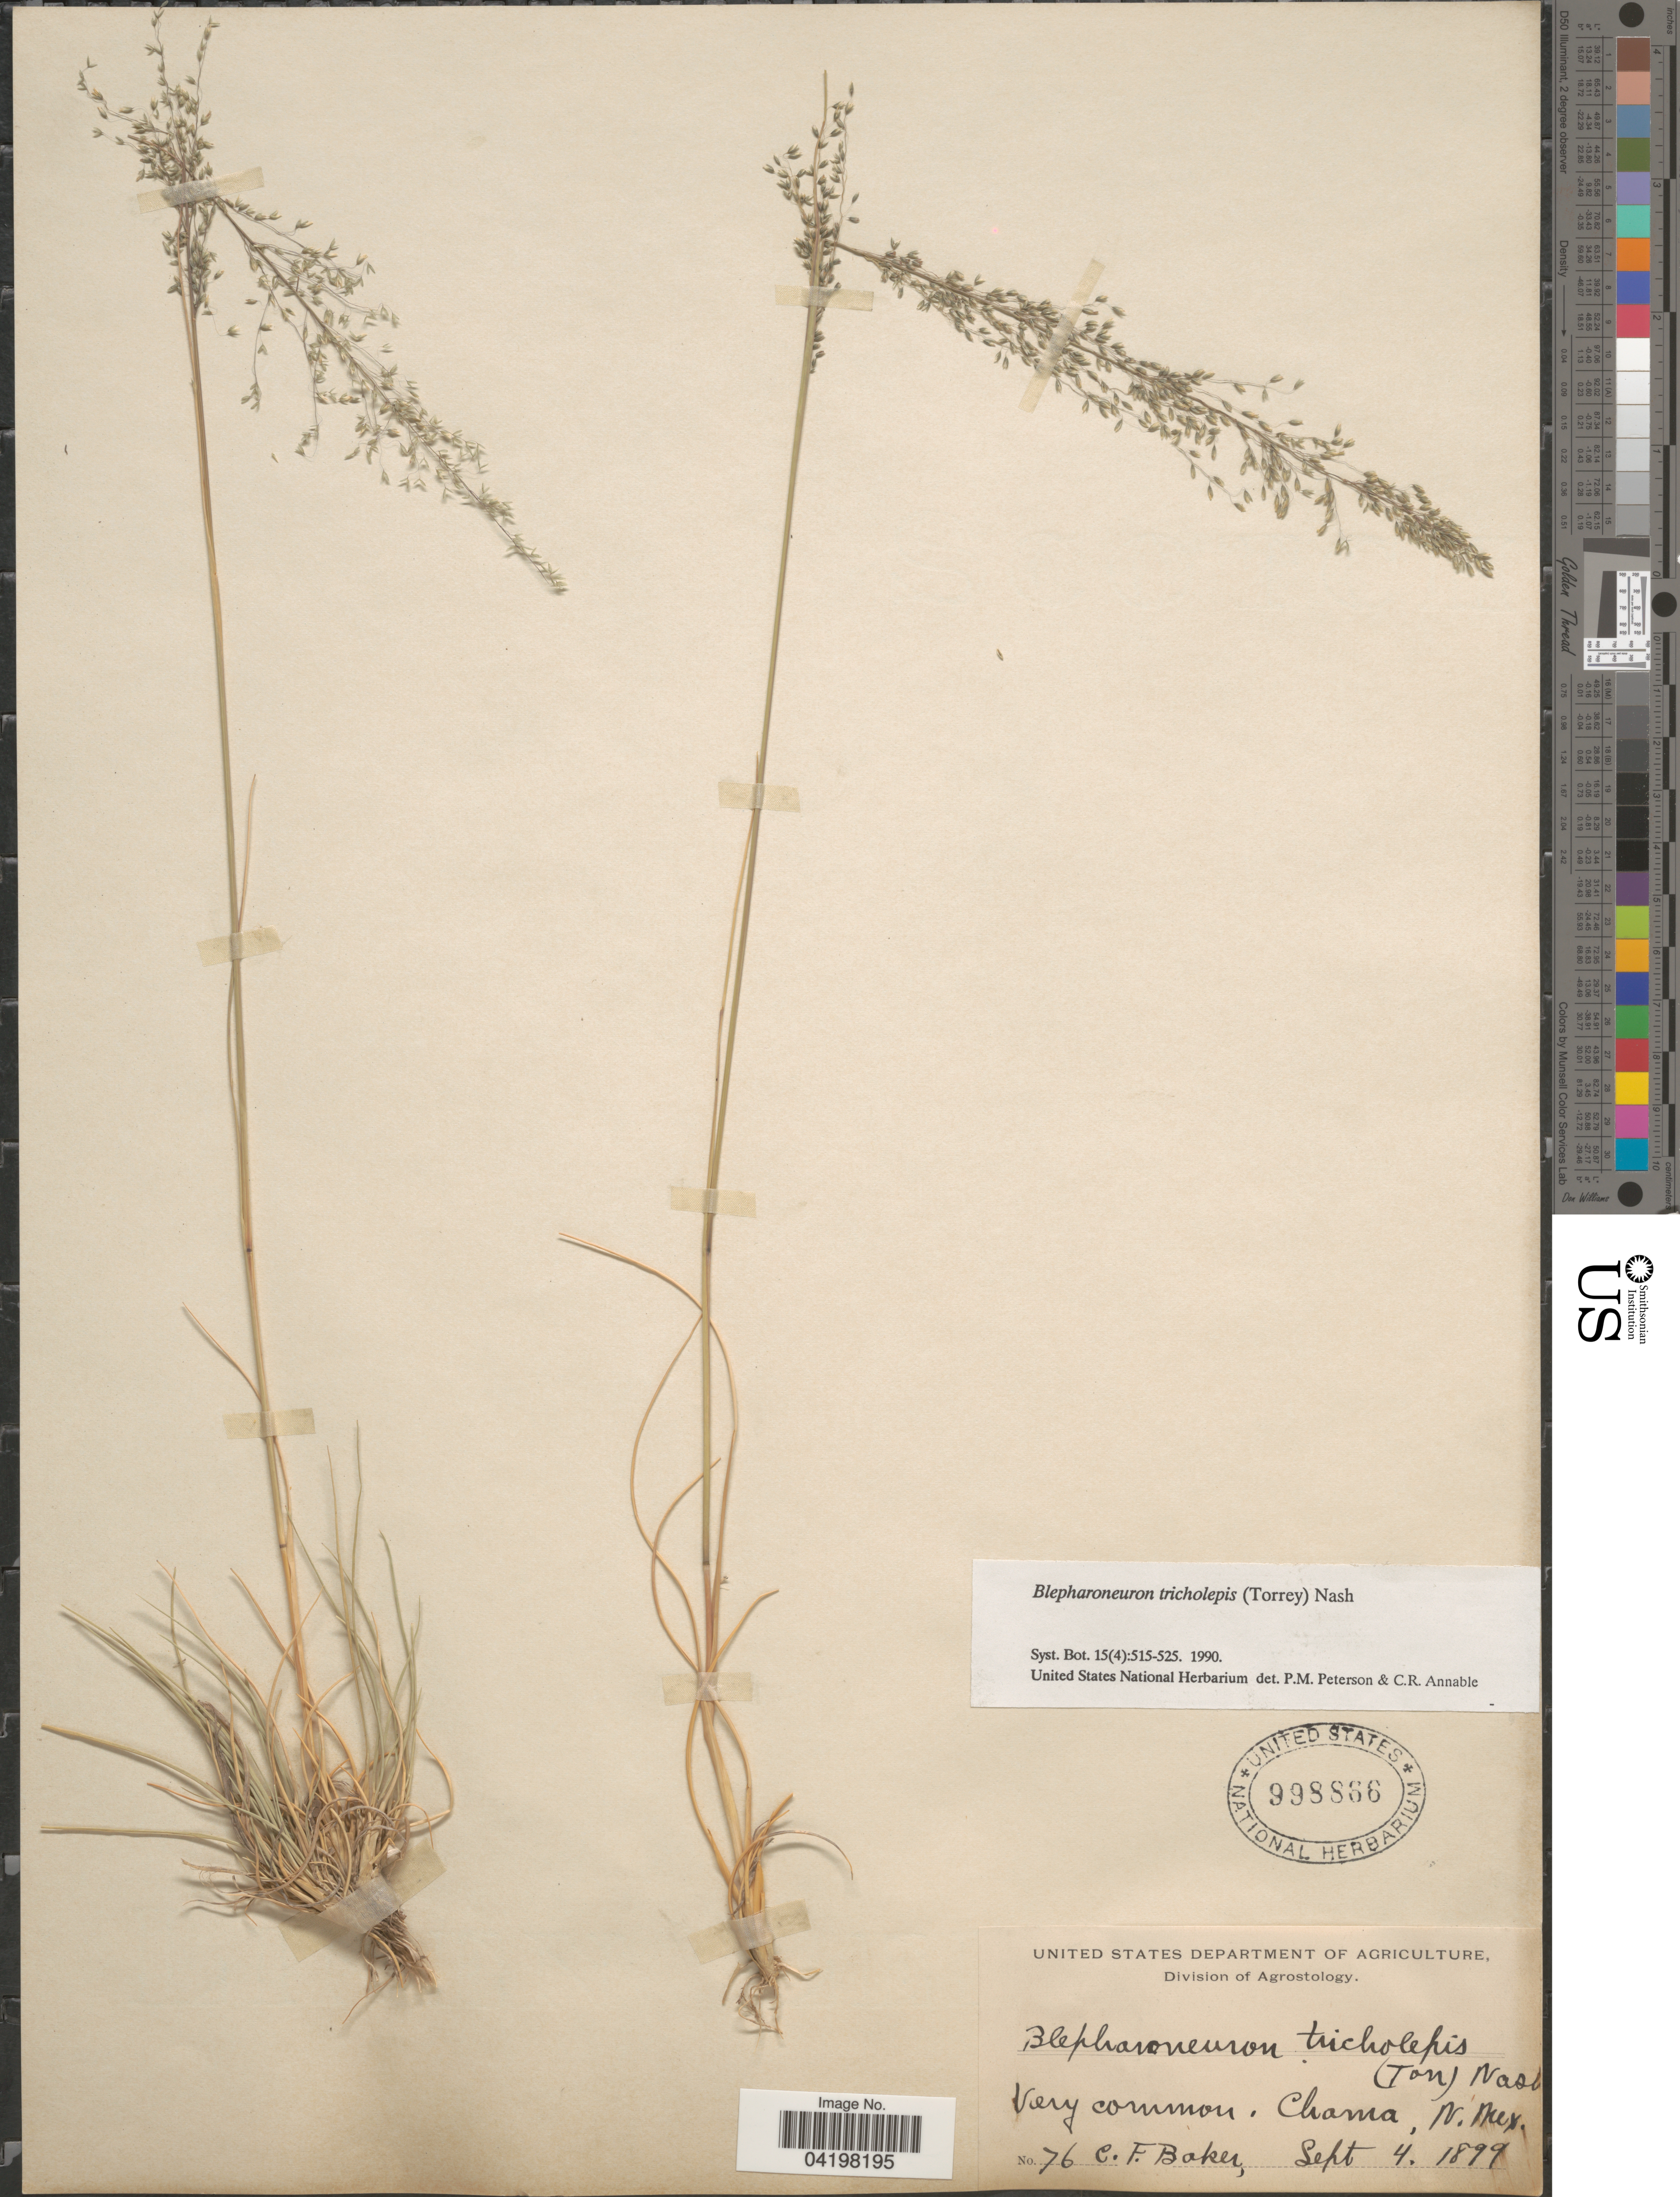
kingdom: Plantae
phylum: Tracheophyta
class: Liliopsida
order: Poales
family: Poaceae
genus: Muhlenbergia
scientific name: Muhlenbergia tricholepis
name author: (Torr.) Columbus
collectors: C. F. Baker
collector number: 76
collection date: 1899-09-04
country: United States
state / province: New Mexico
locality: Chama.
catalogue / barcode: US 998866